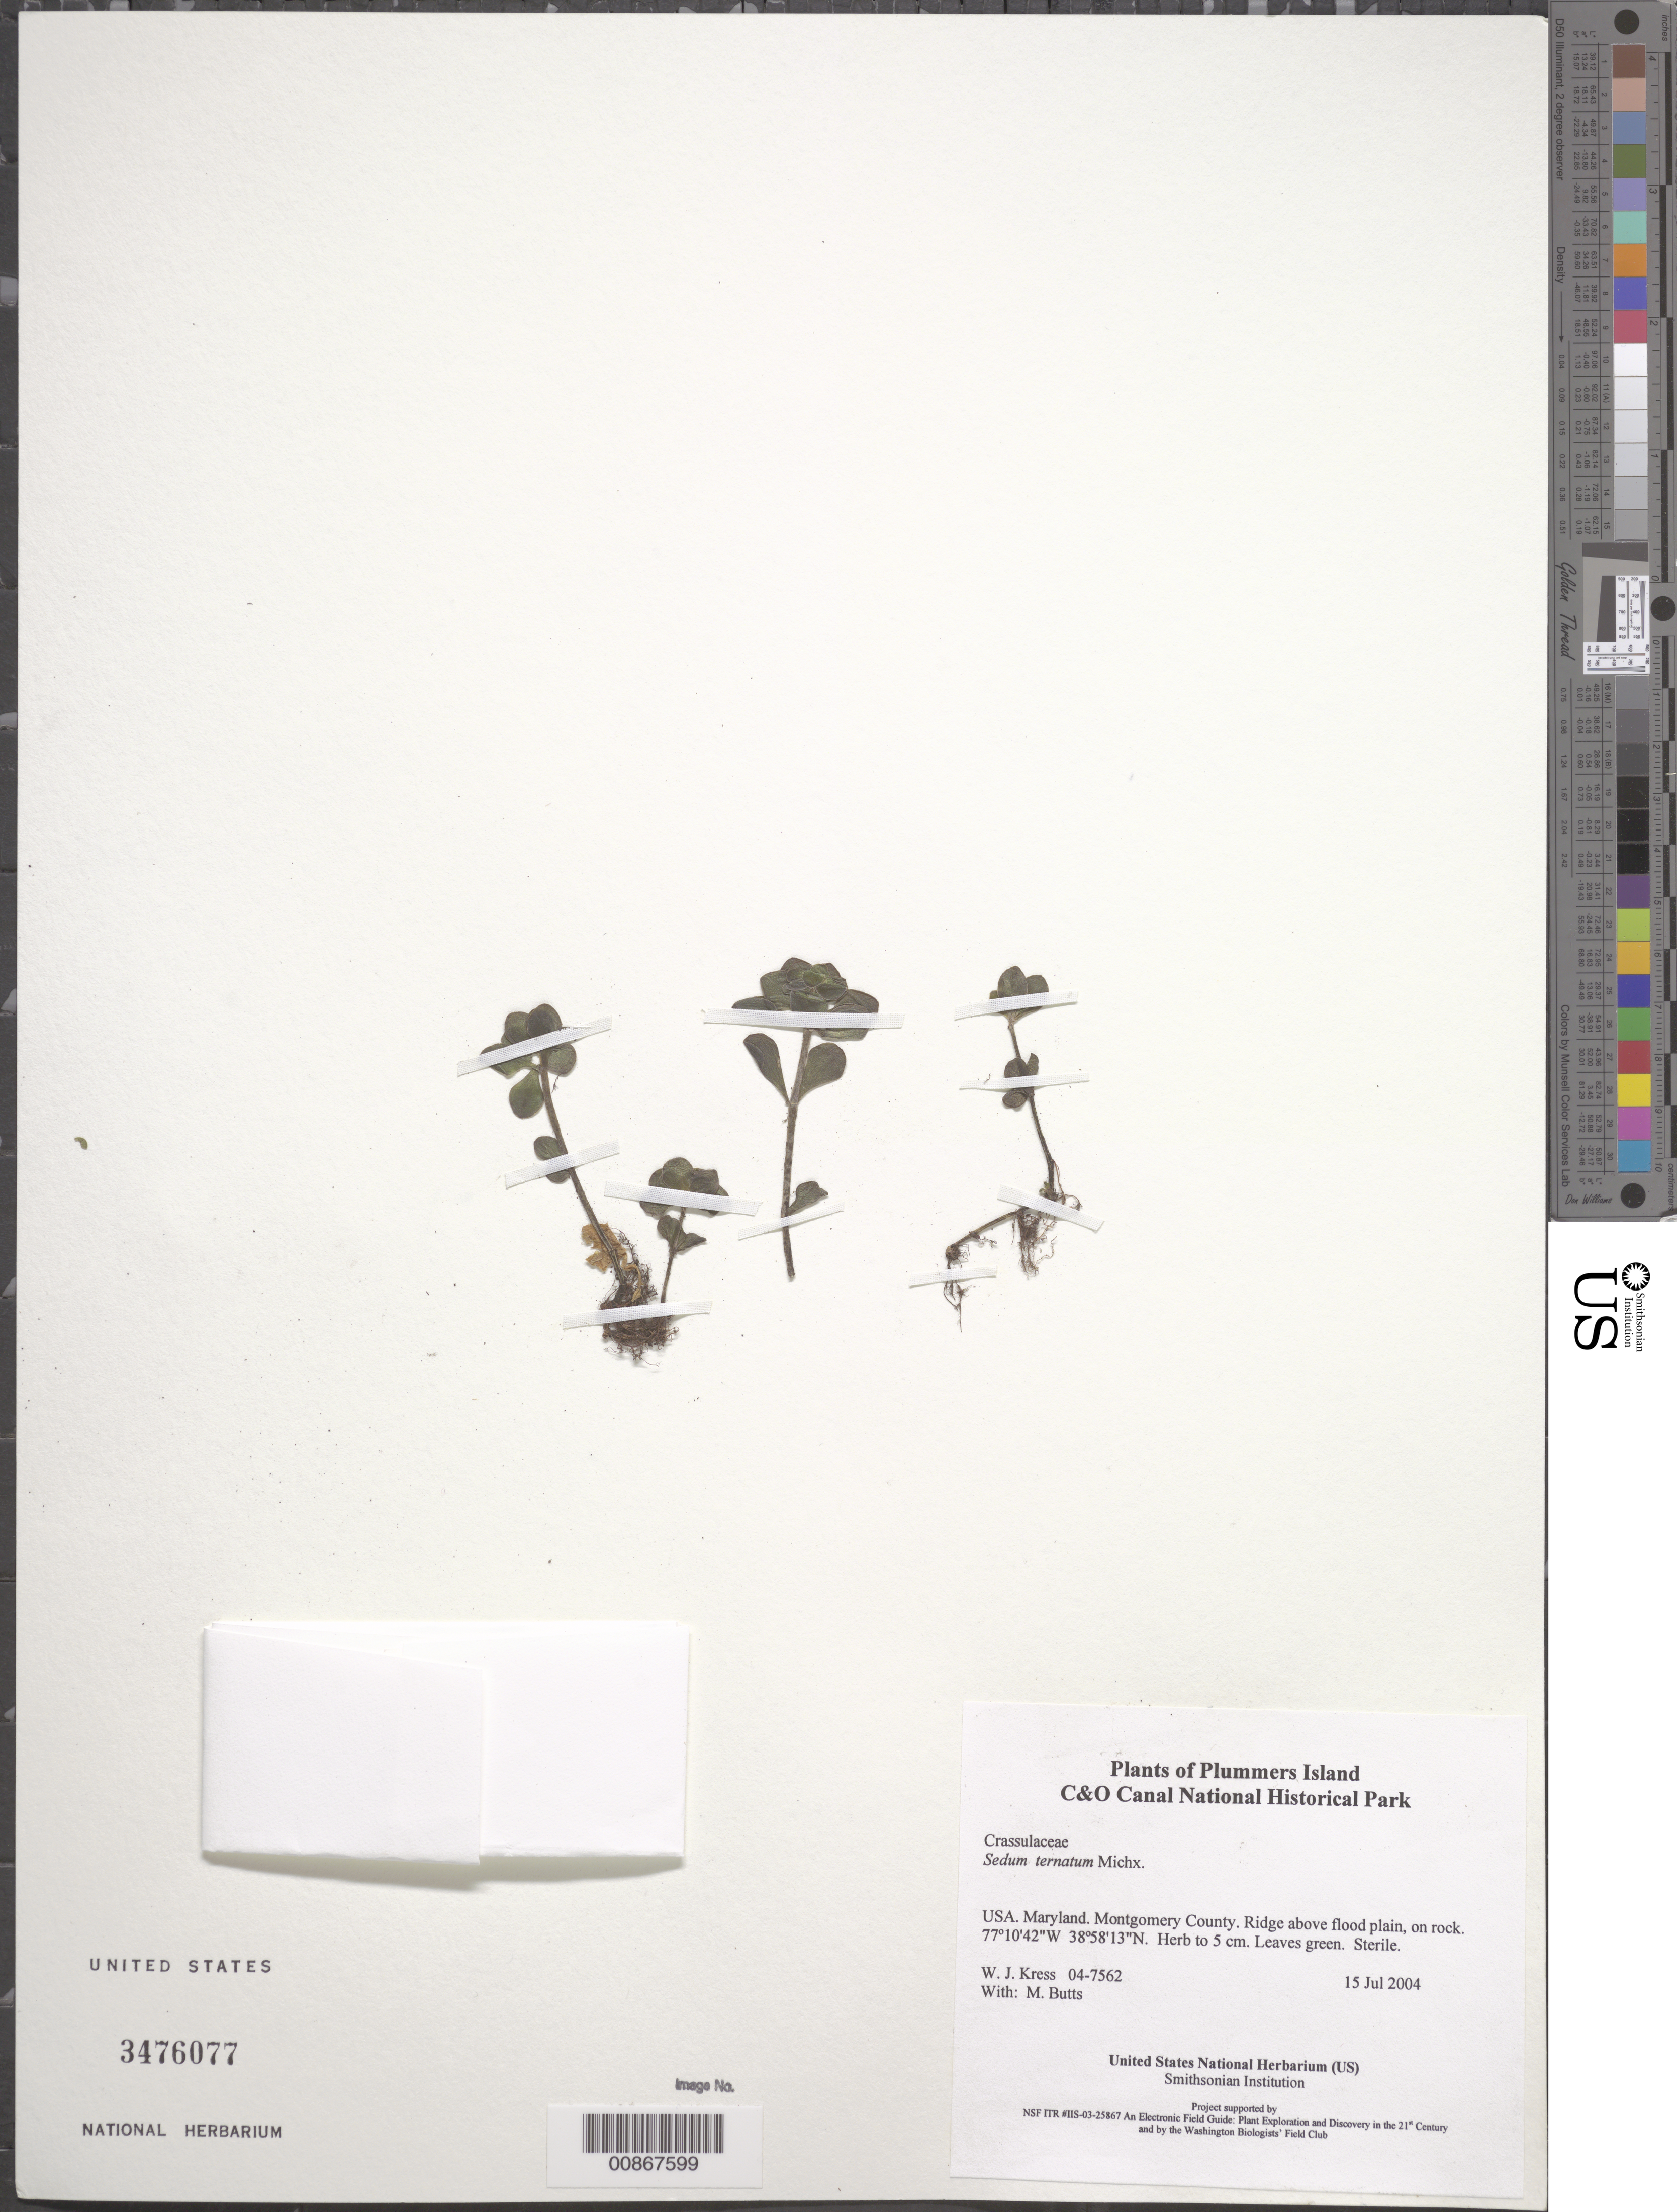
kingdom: Plantae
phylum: Tracheophyta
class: Magnoliopsida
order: Saxifragales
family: Crassulaceae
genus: Sedum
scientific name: Sedum ternatum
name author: Michx.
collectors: W. J. Kress & M. B. Butts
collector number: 04-7562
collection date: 2004-07-15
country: United States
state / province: Maryland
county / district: Montgomery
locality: Chesapeake and Ohio Canal National Historical Park, Plummers Island, ridge above flood plain, on rock.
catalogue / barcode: US 3476077